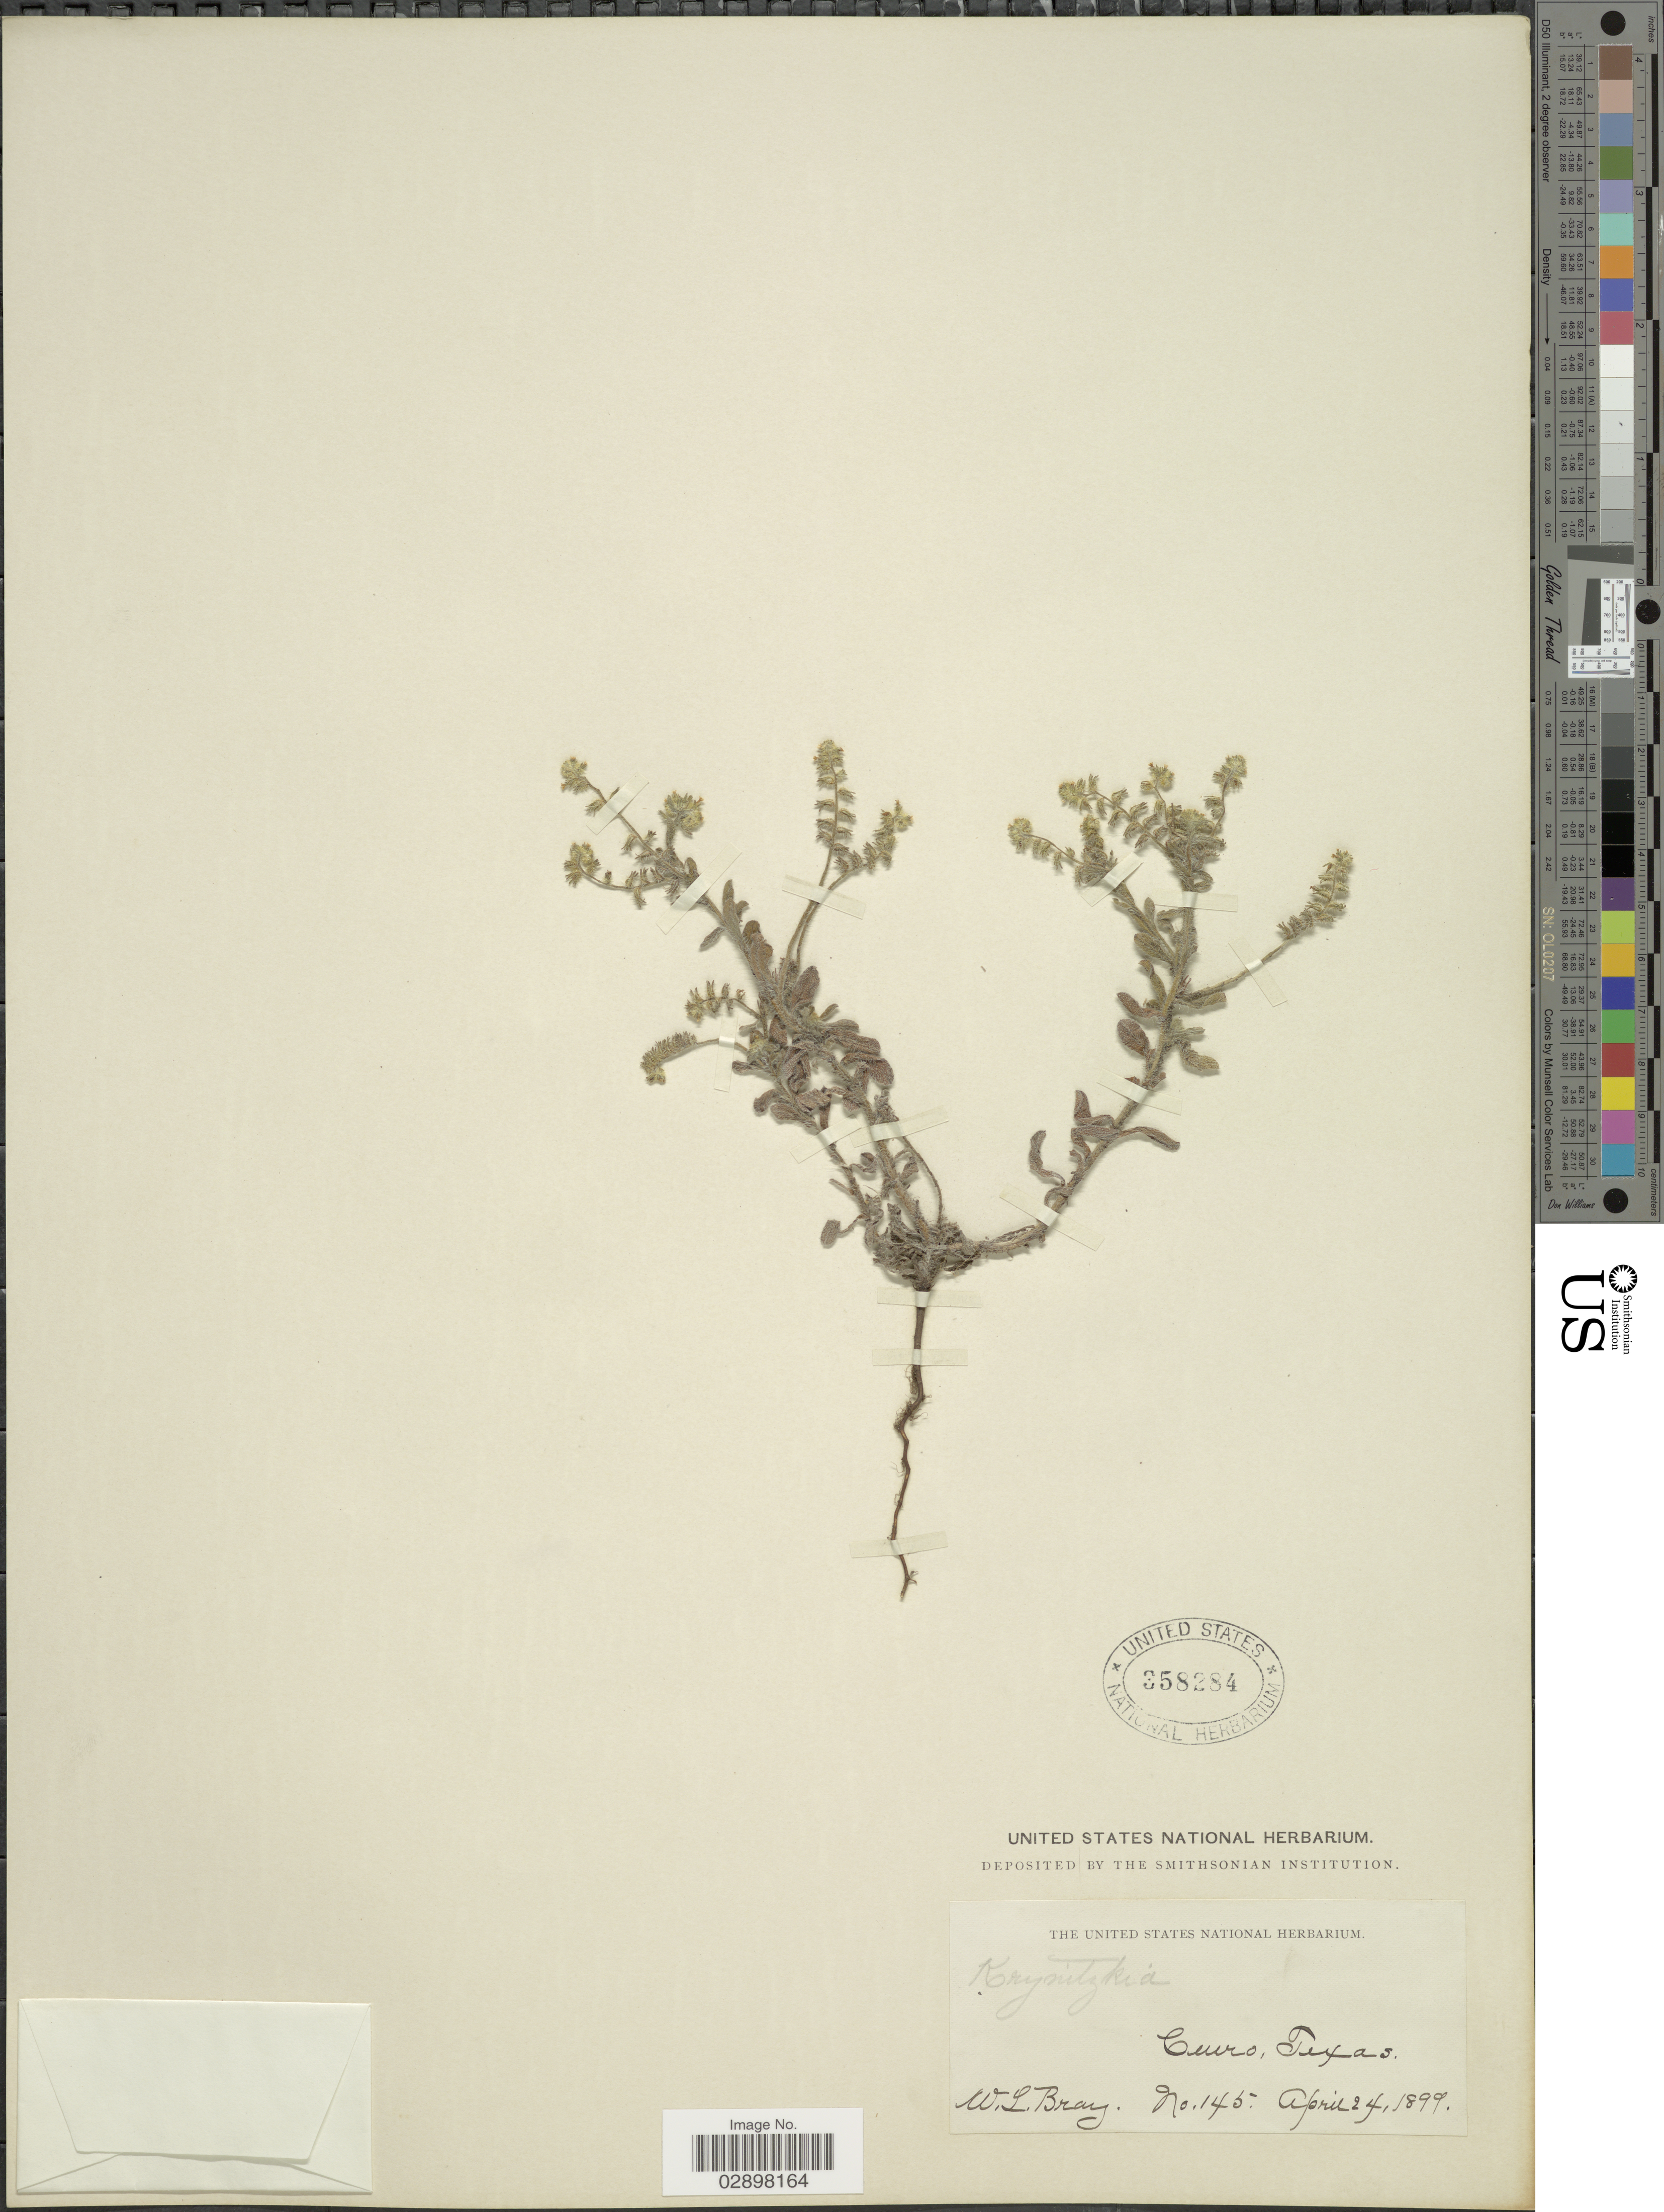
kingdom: Plantae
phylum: Tracheophyta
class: Magnoliopsida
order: Boraginales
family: Boraginaceae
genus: Cryptantha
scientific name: Cryptantha texana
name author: (A. DC.) Greene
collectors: W. L. Bray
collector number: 145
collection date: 1899-04-24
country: United States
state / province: Texas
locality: Cuero.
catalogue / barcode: US 358284